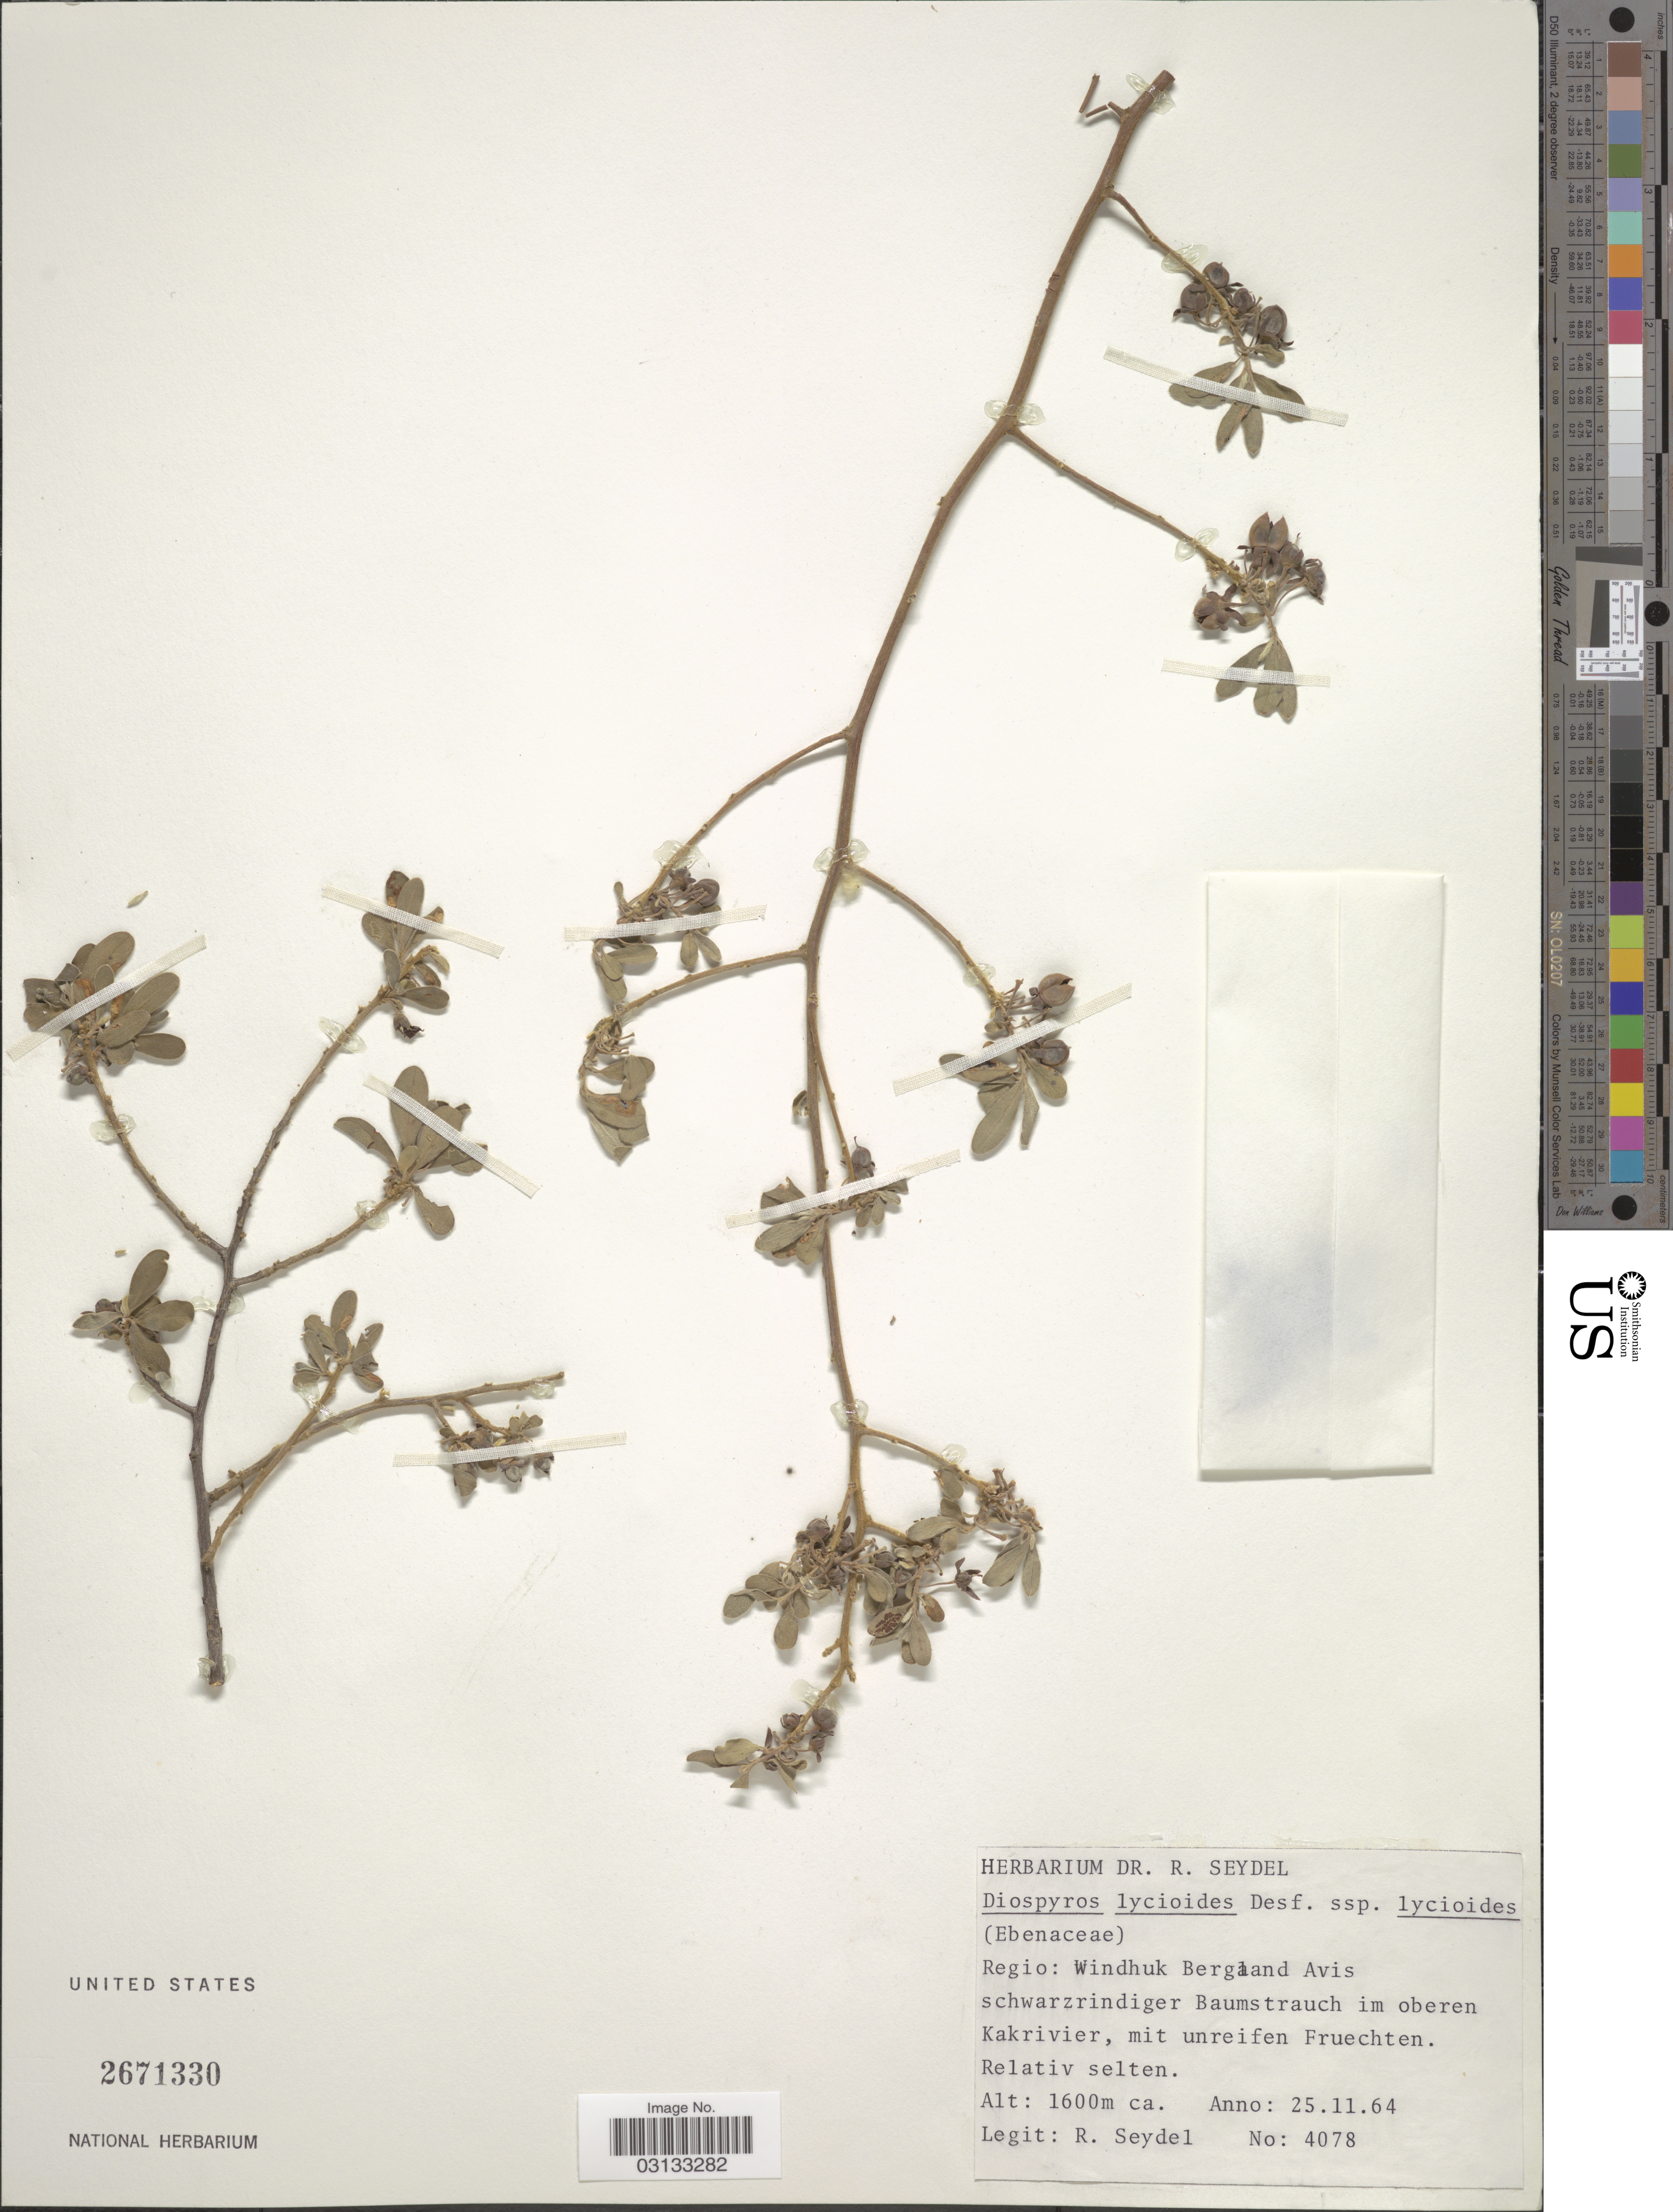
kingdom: Plantae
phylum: Tracheophyta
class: Magnoliopsida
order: Ericales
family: Ebenaceae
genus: Diospyros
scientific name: Diospyros lycioides subsp. lycioides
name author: Desf.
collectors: R. Seydel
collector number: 4078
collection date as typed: Transcribed d/m/y: 25/11/64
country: Namibia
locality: Regio: Windhuk Bergland Avis. schwarzrindiger Baumstrauch im oberen Kakrivier, mit unreifen Fruechten. Relativ selten.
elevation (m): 1600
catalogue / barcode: US 2671330